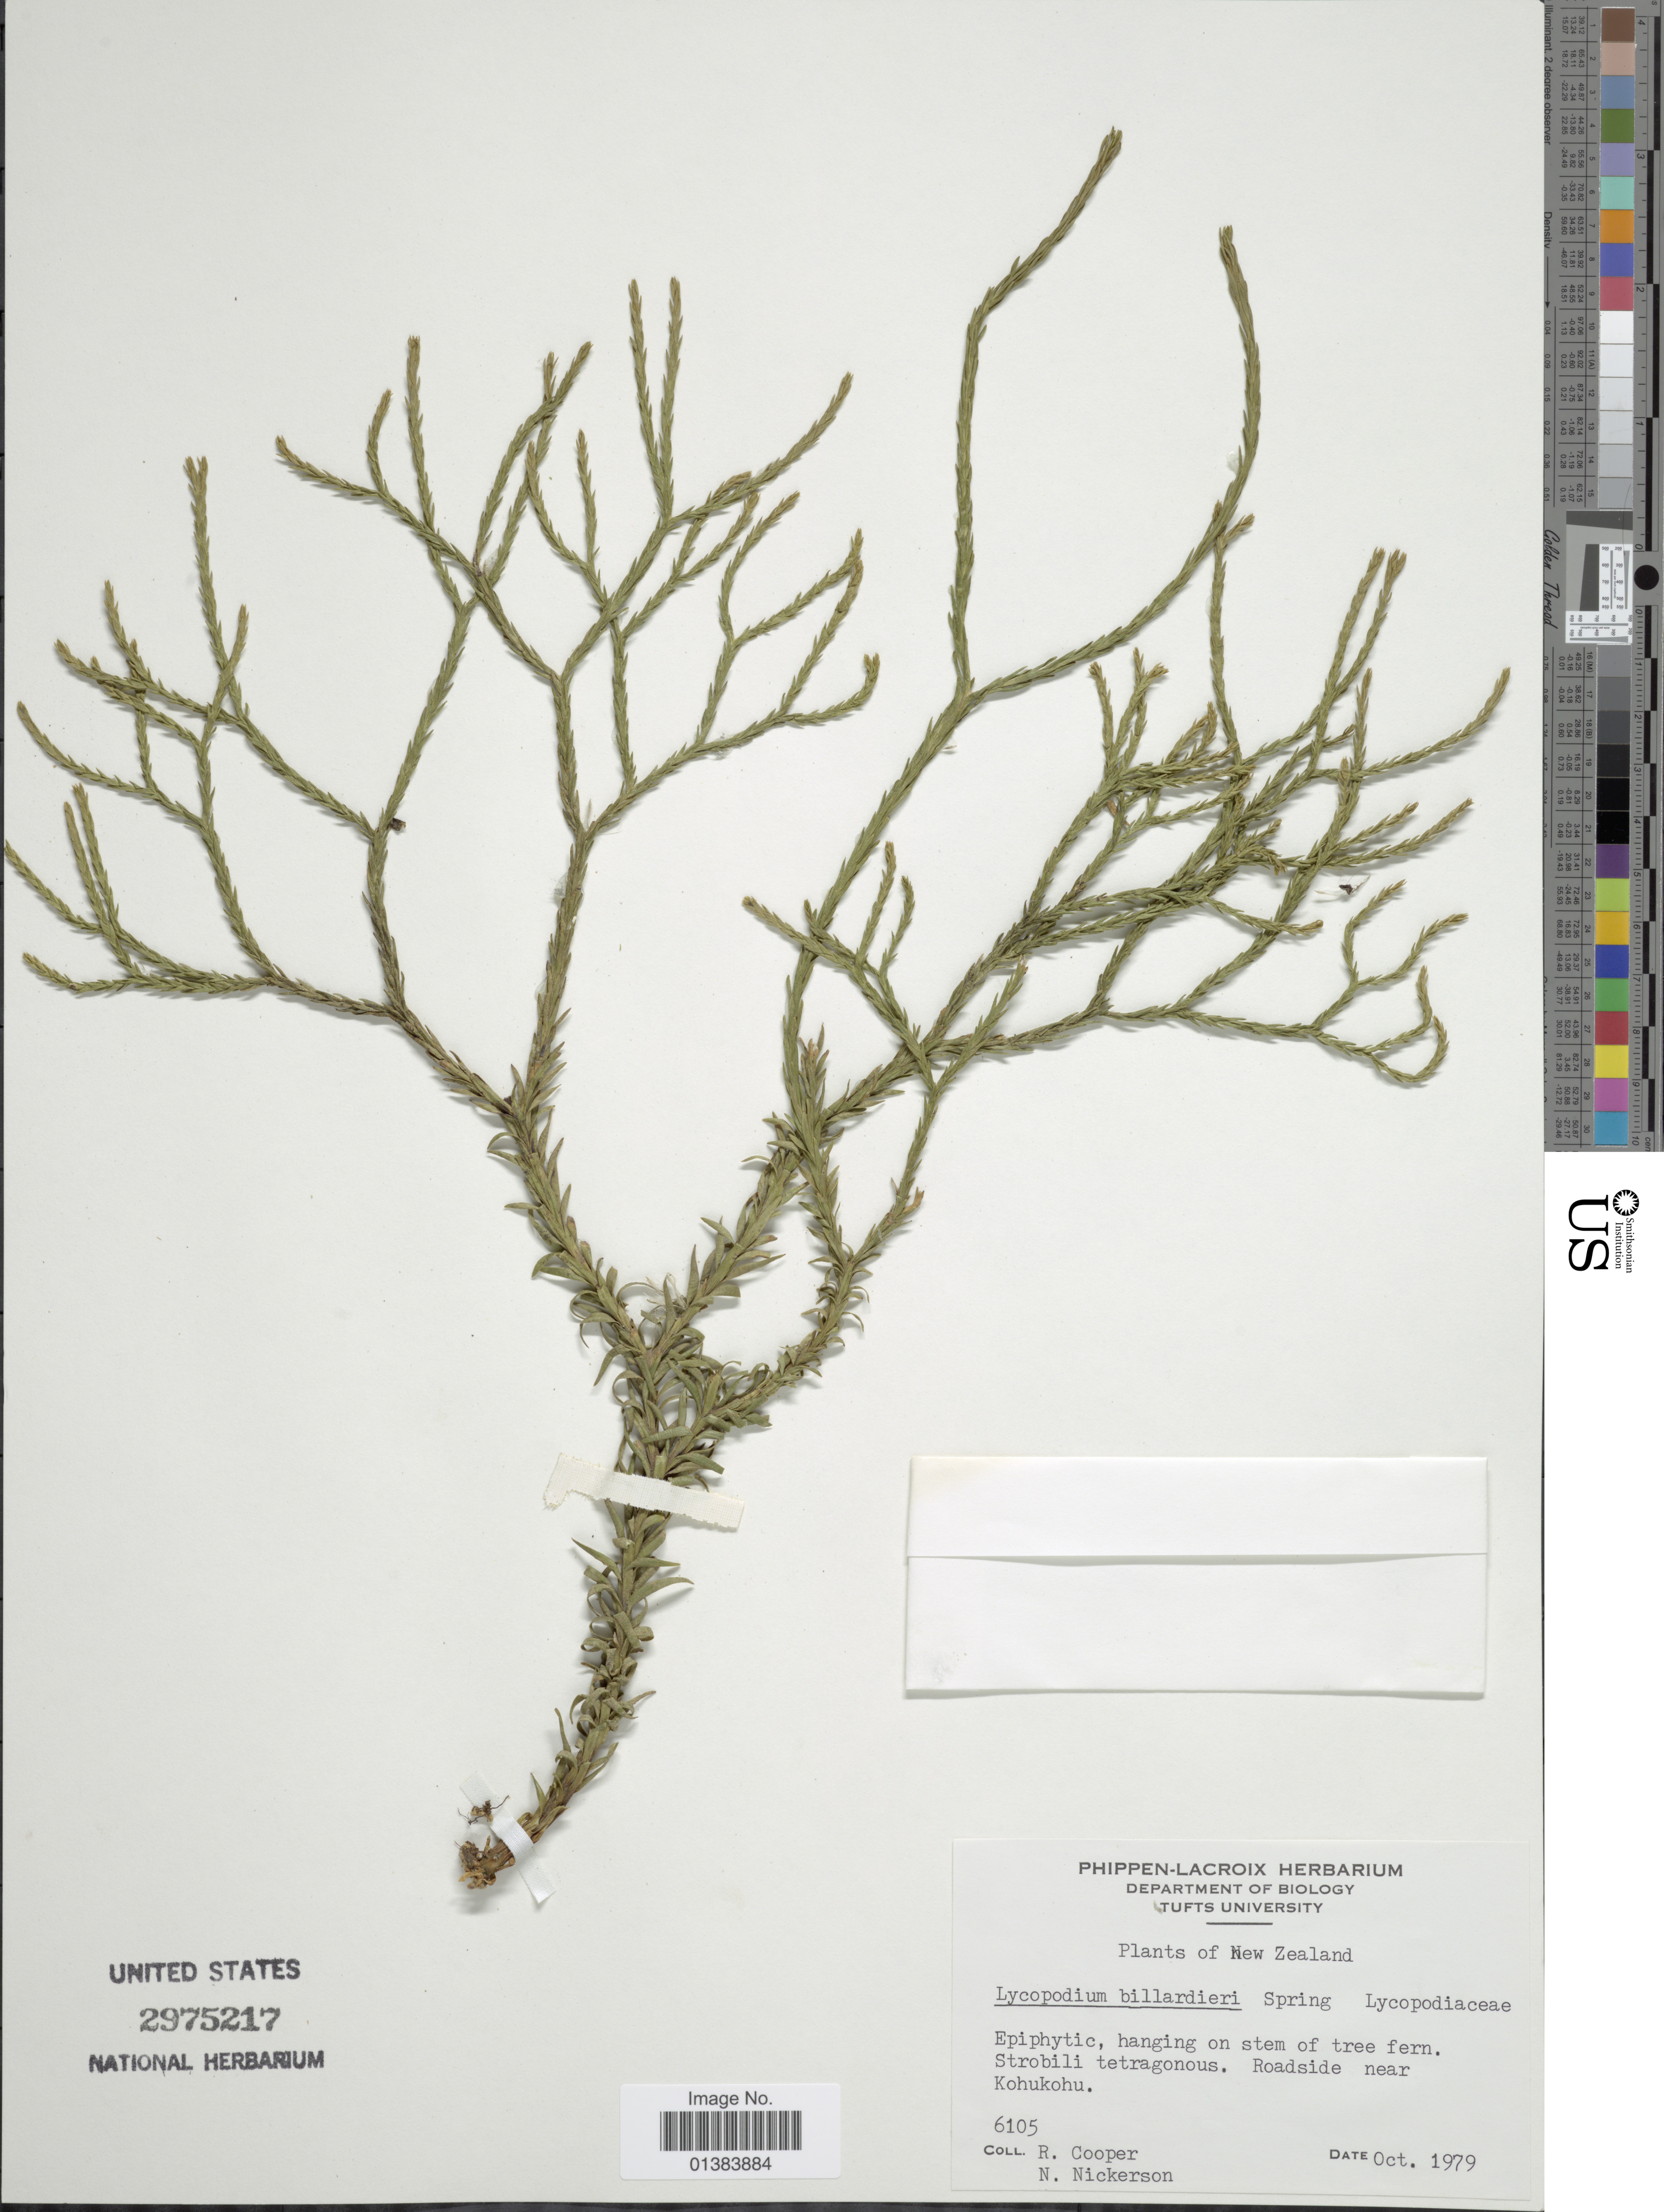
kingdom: Plantae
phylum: Tracheophyta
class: Lycopodiopsida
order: Lycopodiales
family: Lycopodiaceae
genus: Phlegmariurus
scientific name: Phlegmariurus varius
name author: (R. Br.) A. R. Field & Bostock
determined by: Field, A. R.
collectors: R. Cooper & N. Nickerson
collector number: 6105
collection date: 1979-10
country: New Zealand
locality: Roadside near Kohukohu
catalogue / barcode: US 2975217